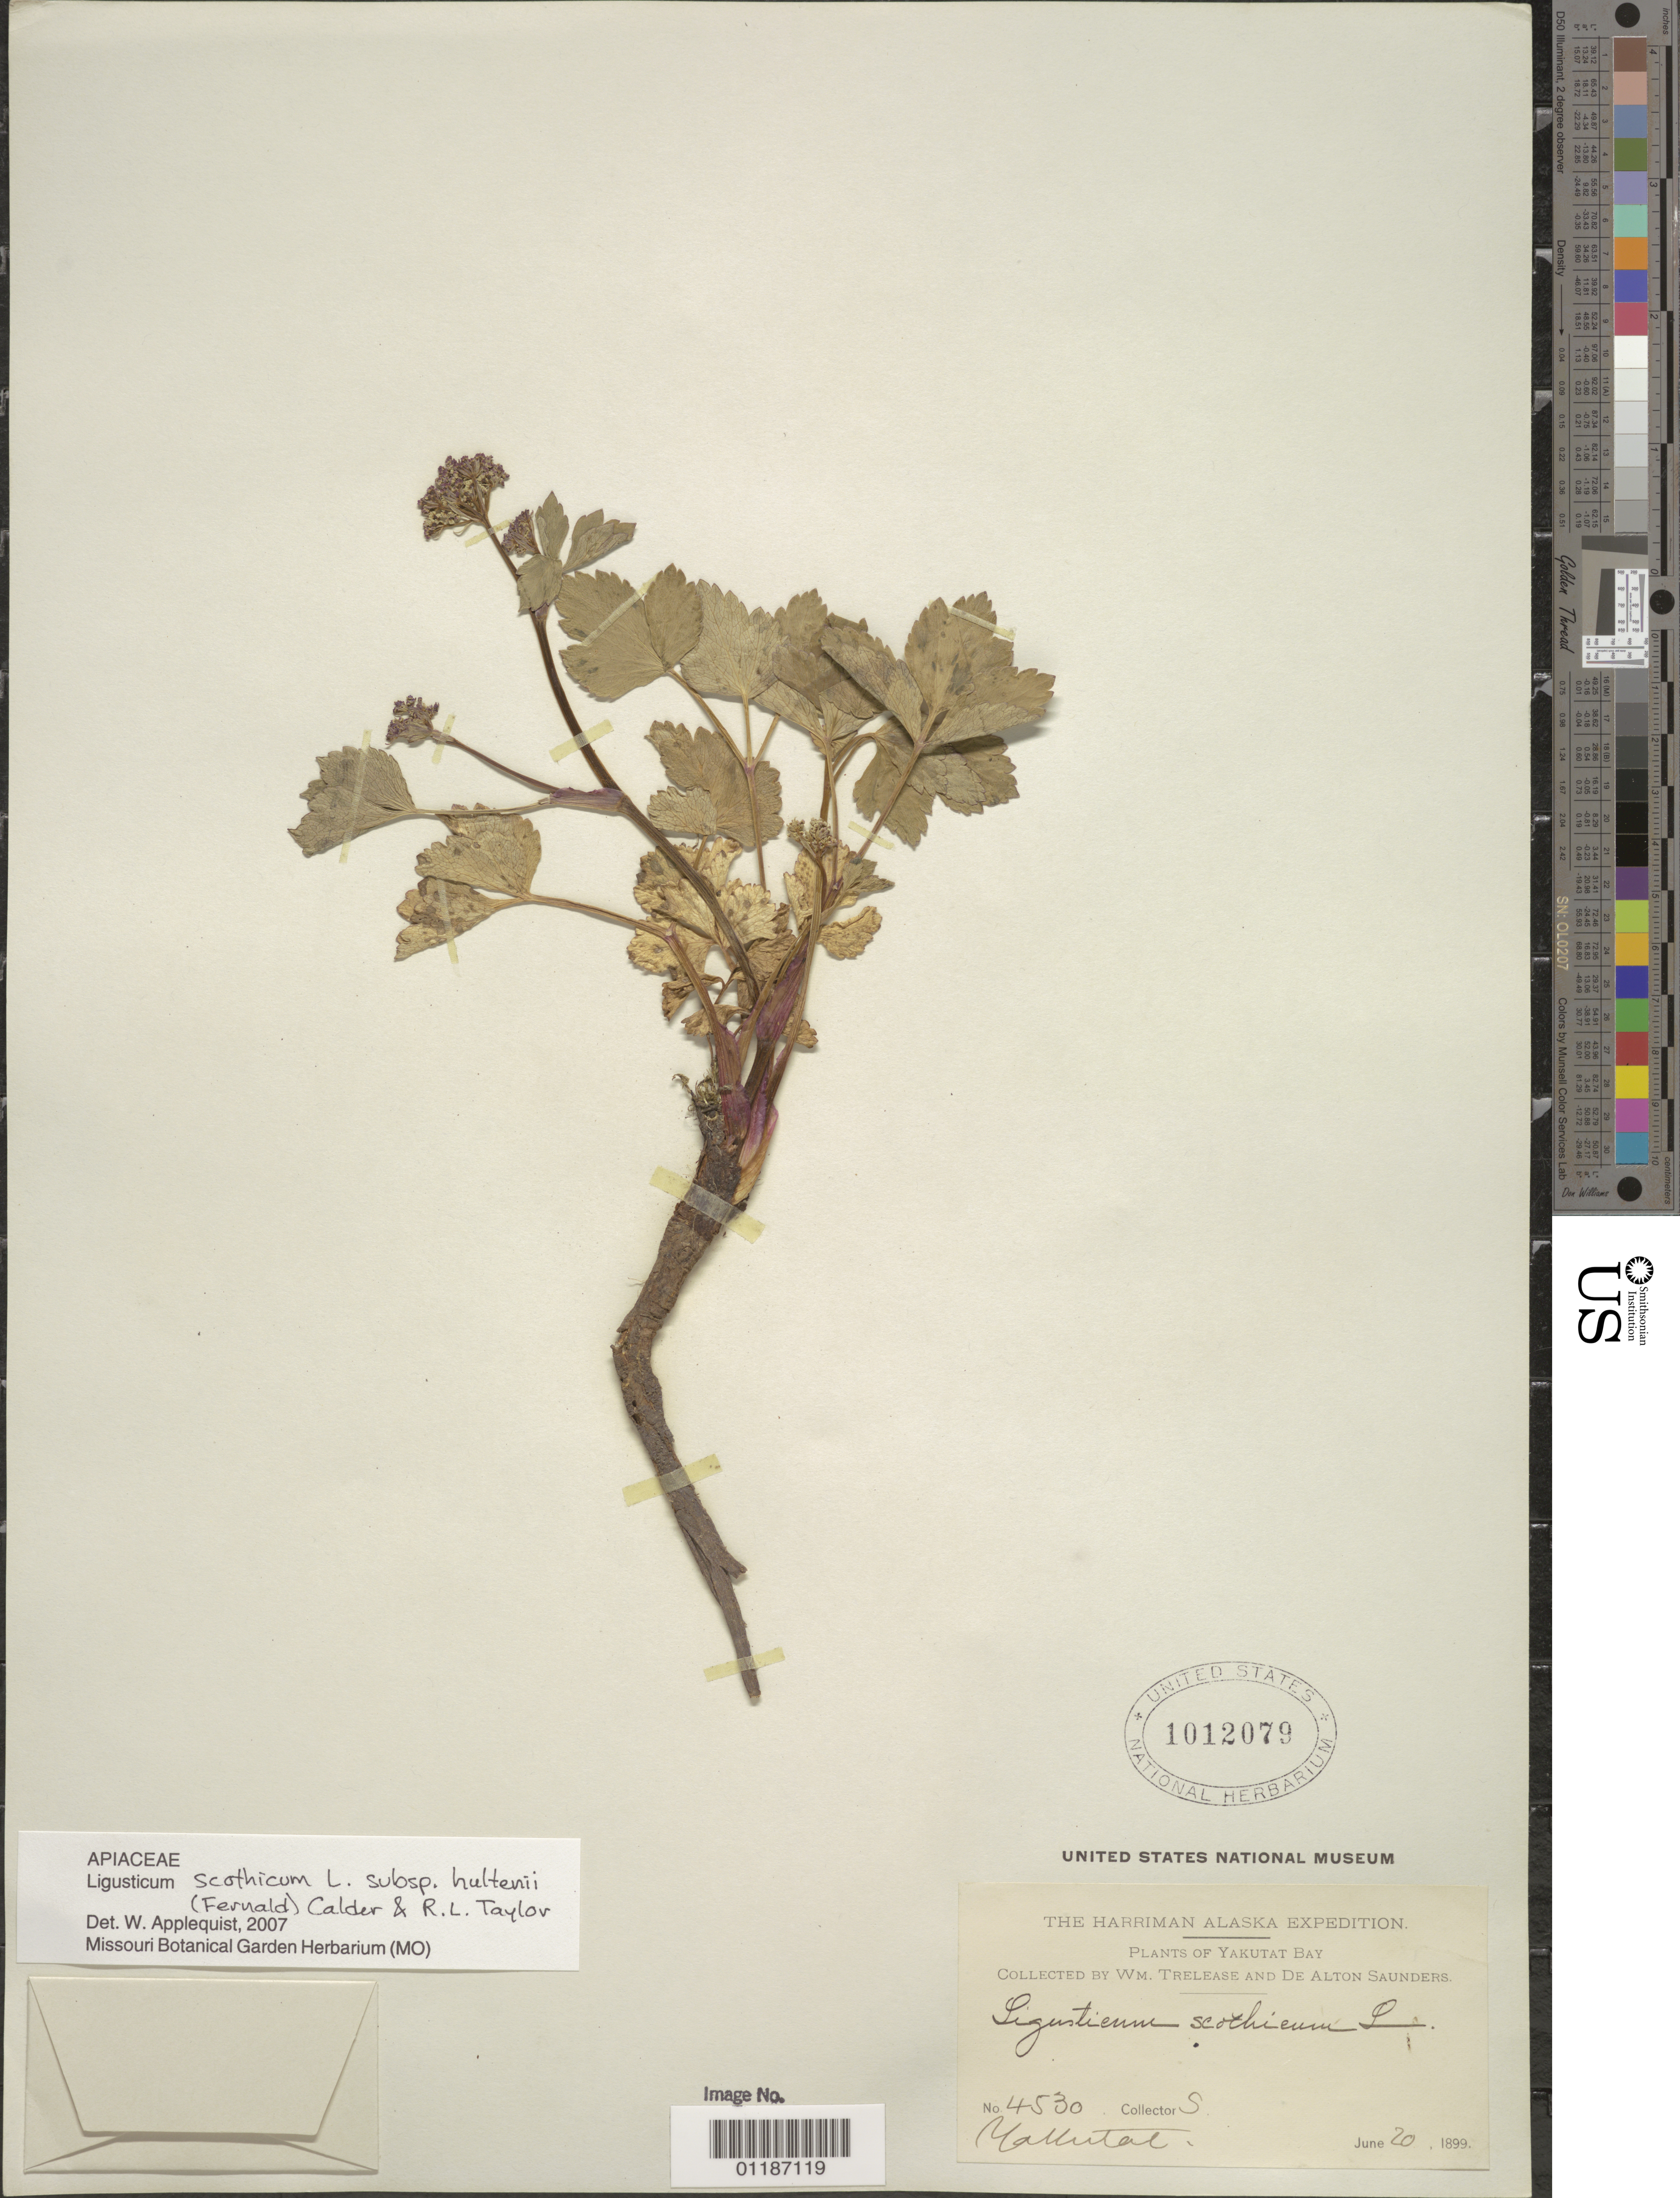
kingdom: Plantae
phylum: Tracheophyta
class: Magnoliopsida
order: Apiales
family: Apiaceae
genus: Ligusticum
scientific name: Ligusticum scoticum subsp. hultenii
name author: (Fernald) Calder & Roy L. Taylor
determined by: Applequist, W. L.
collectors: W. Trelease & D. Saunders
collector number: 4530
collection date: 1899-06-20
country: United States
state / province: Alaska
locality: Yakutat.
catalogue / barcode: US 1012079